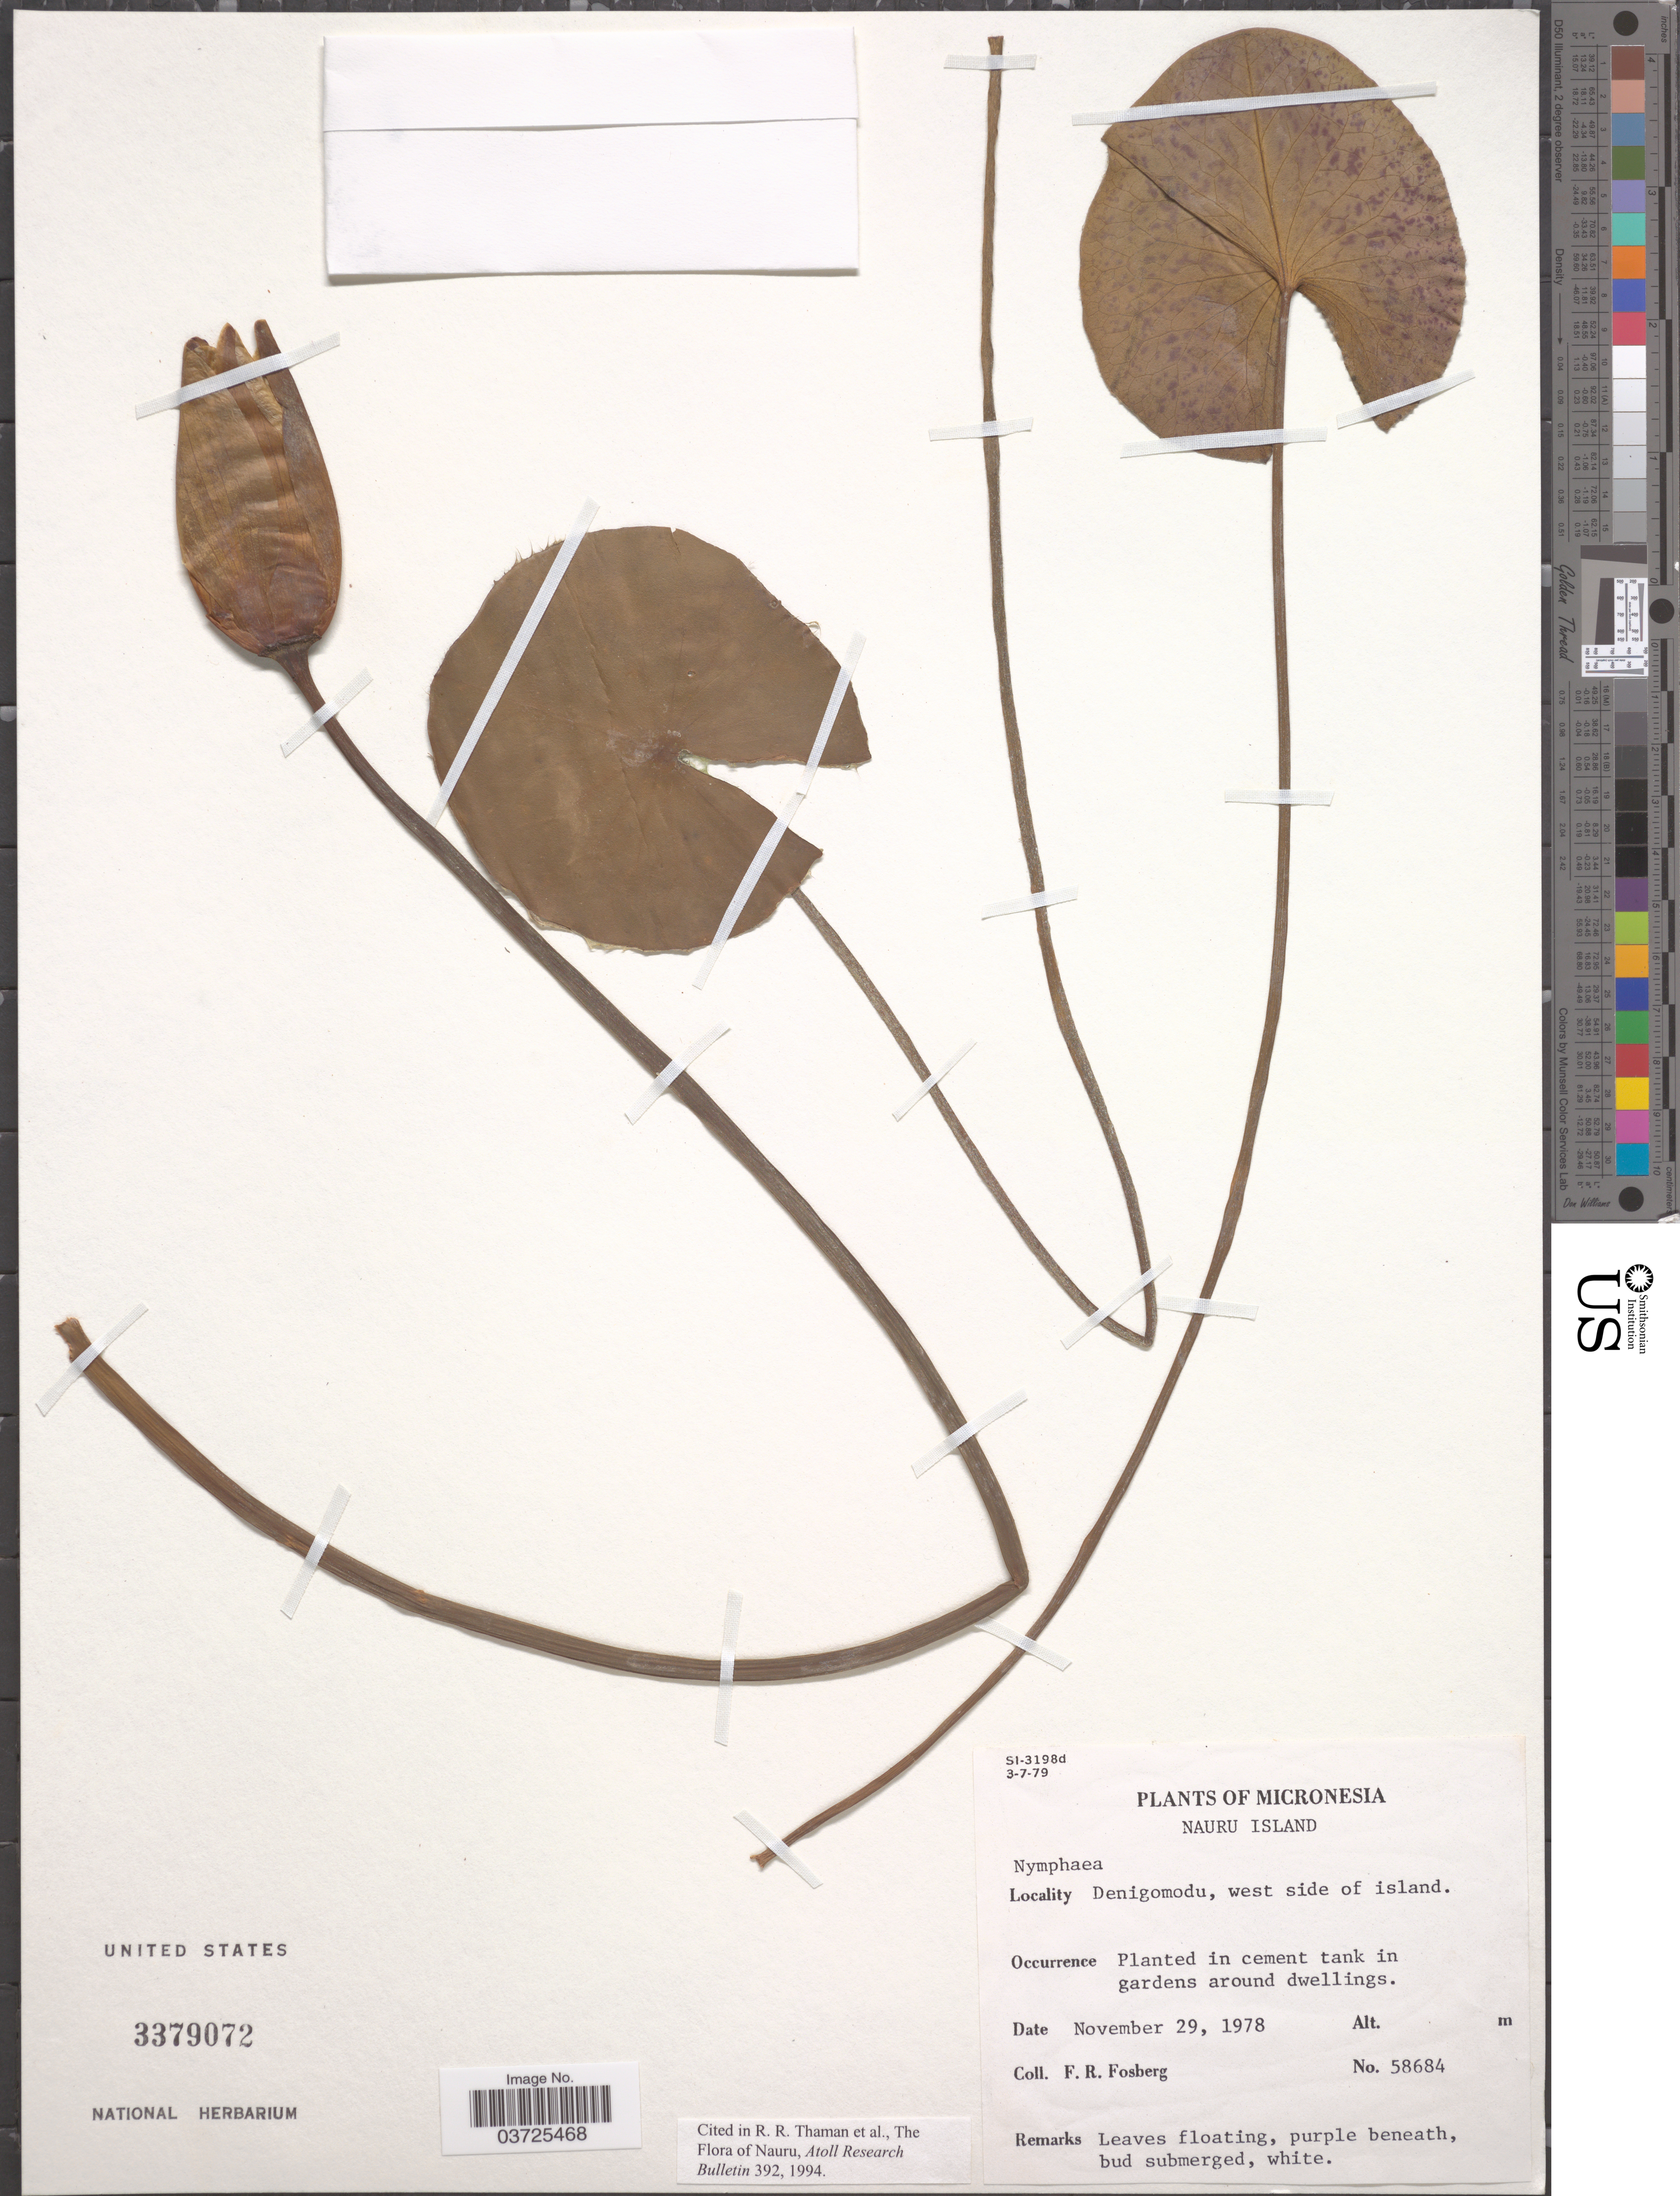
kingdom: Plantae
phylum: Tracheophyta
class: Magnoliopsida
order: Nymphaeales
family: Nymphaeaceae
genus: Nymphaea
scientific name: Nymphaea sp.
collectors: F. R. Fosberg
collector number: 58684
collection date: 1978-11-29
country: Nauru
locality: Micronesia. Nauru Island. Denigomodu, west side of island.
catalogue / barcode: US 3379072